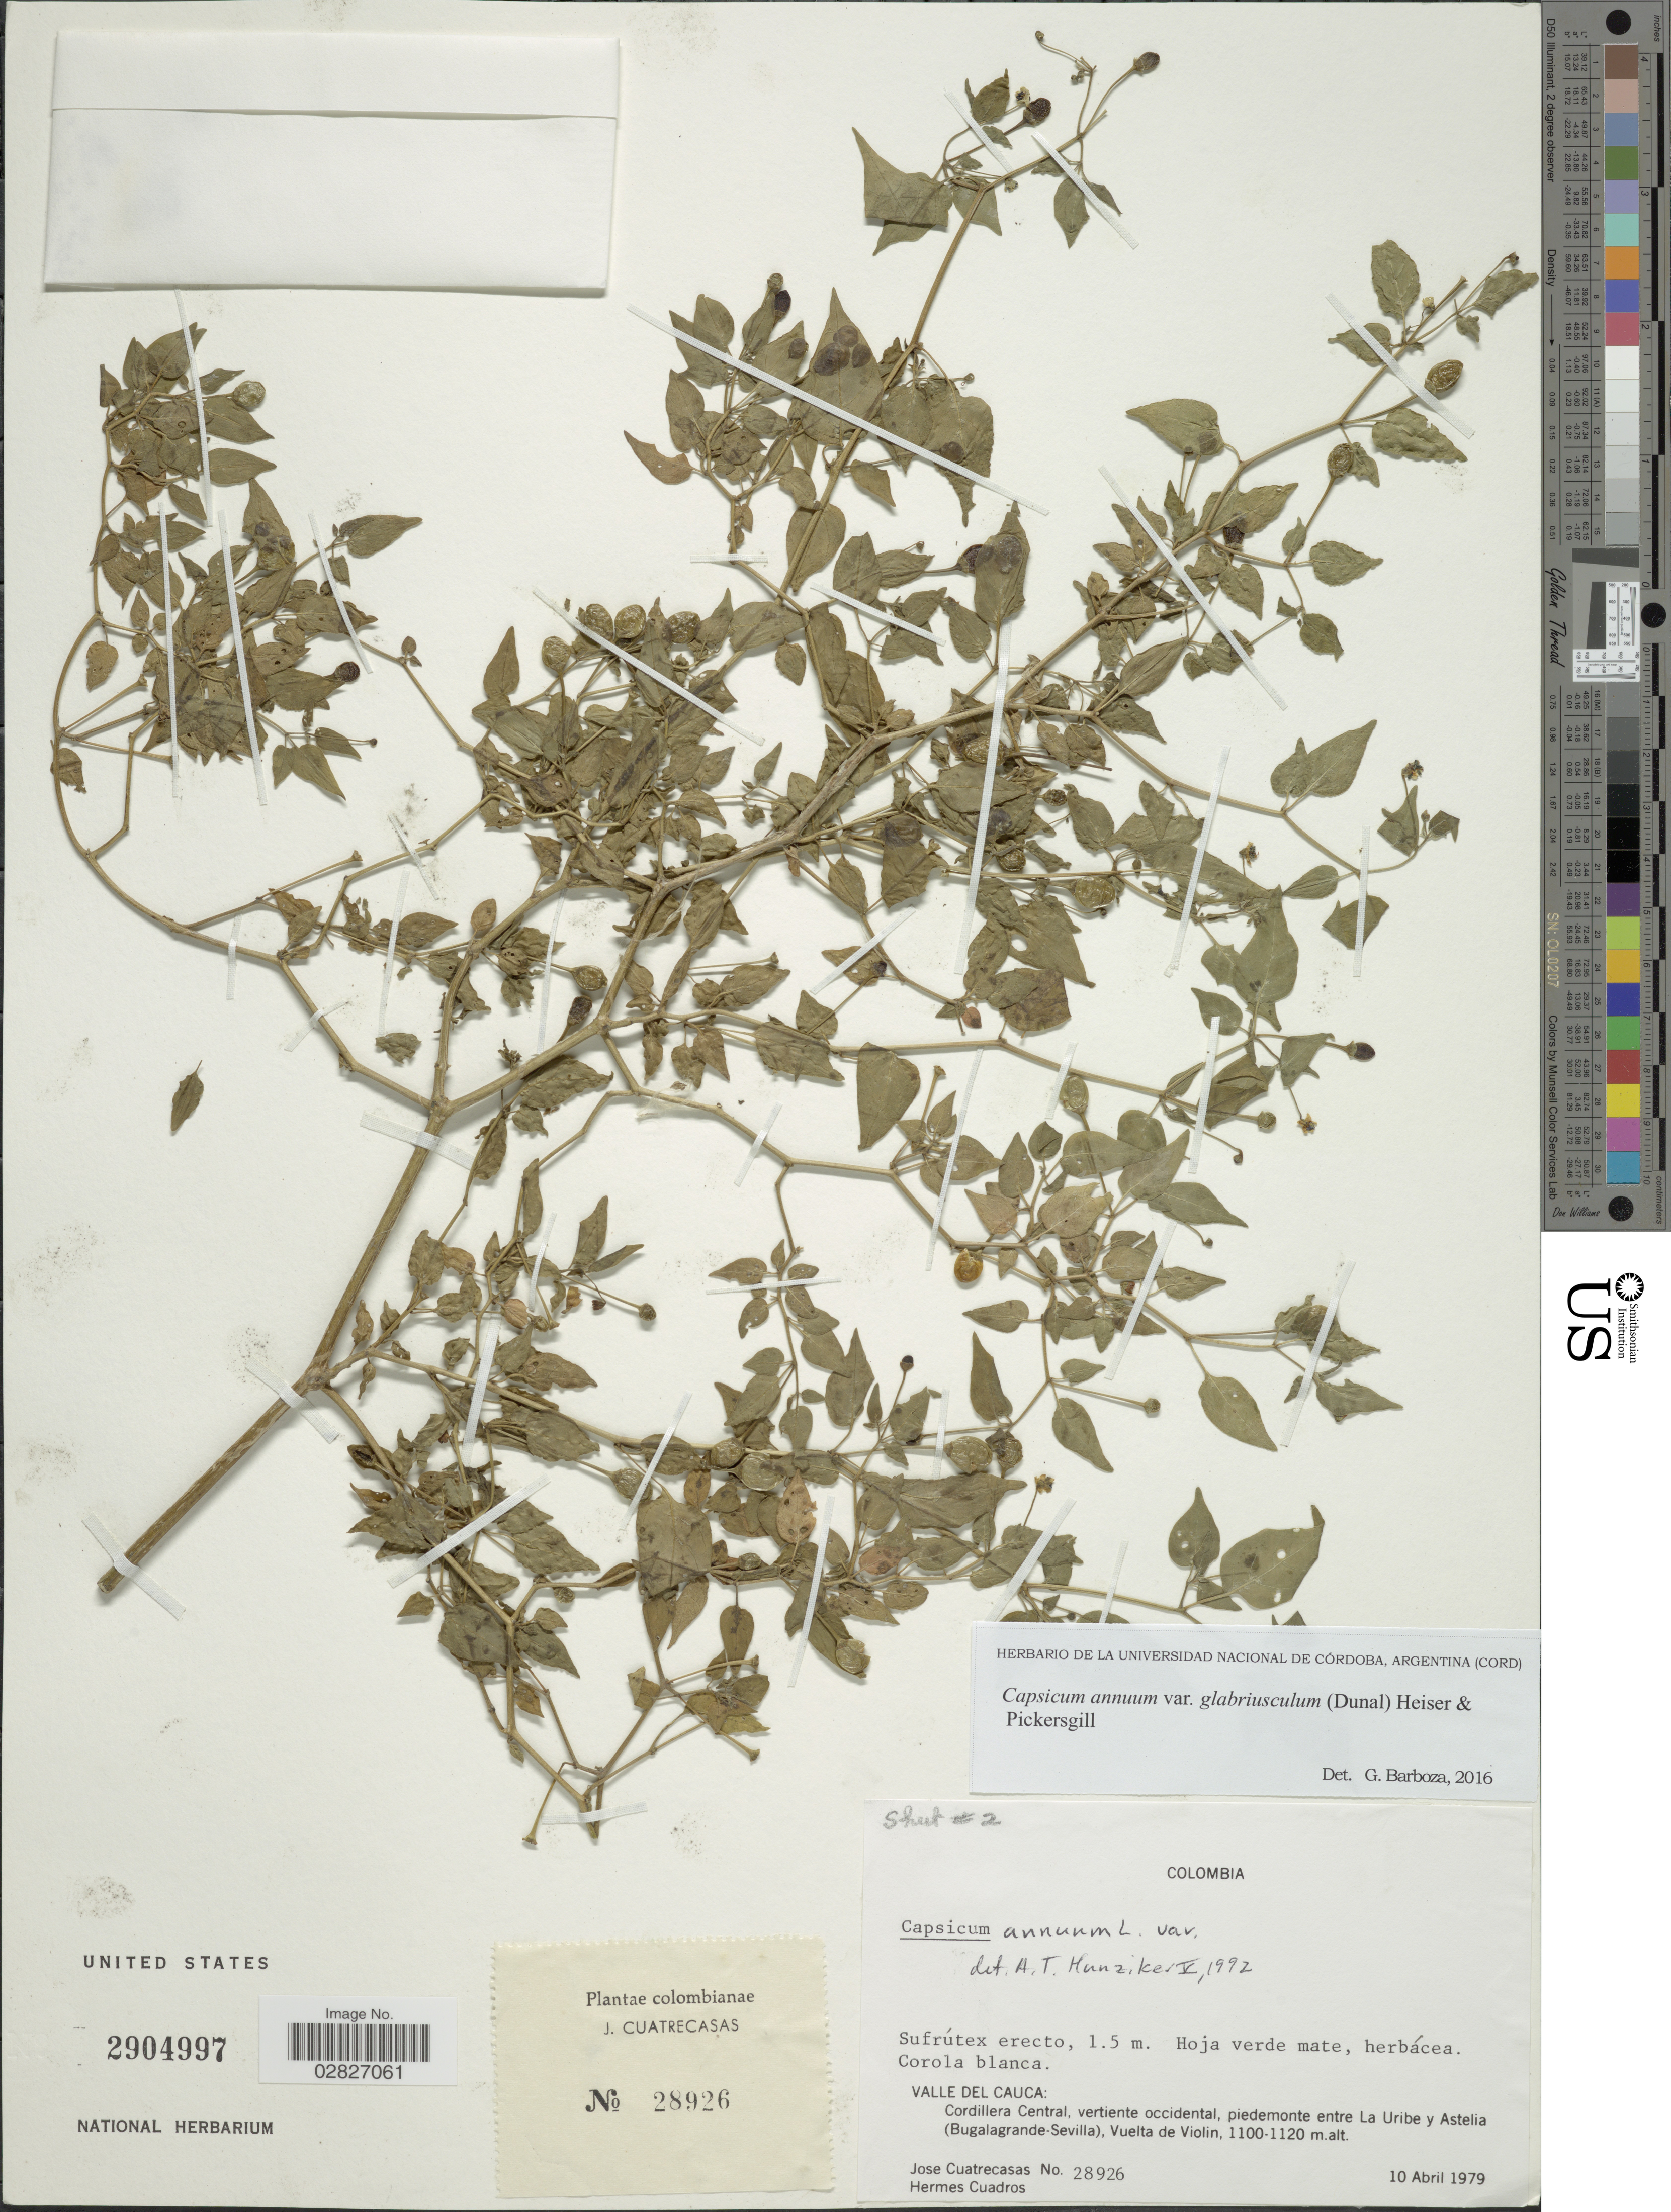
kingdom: Plantae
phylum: Tracheophyta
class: Magnoliopsida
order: Solanales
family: Solanaceae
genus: Capsicum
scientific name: Capsicum annuum var. glabriusculum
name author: (Dunal) Heiser & Pickersgill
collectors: J. Cuatrecasas & H. Cuadros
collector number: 28926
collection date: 1979-04-10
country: Colombia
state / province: Valle del Cauca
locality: Cordillera Central, vertiente occidental, piedemonte entre La Uribe y Astelia (Bugalagrande-Sevilla), Vuelta de Violin.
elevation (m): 1100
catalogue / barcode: US 2904997